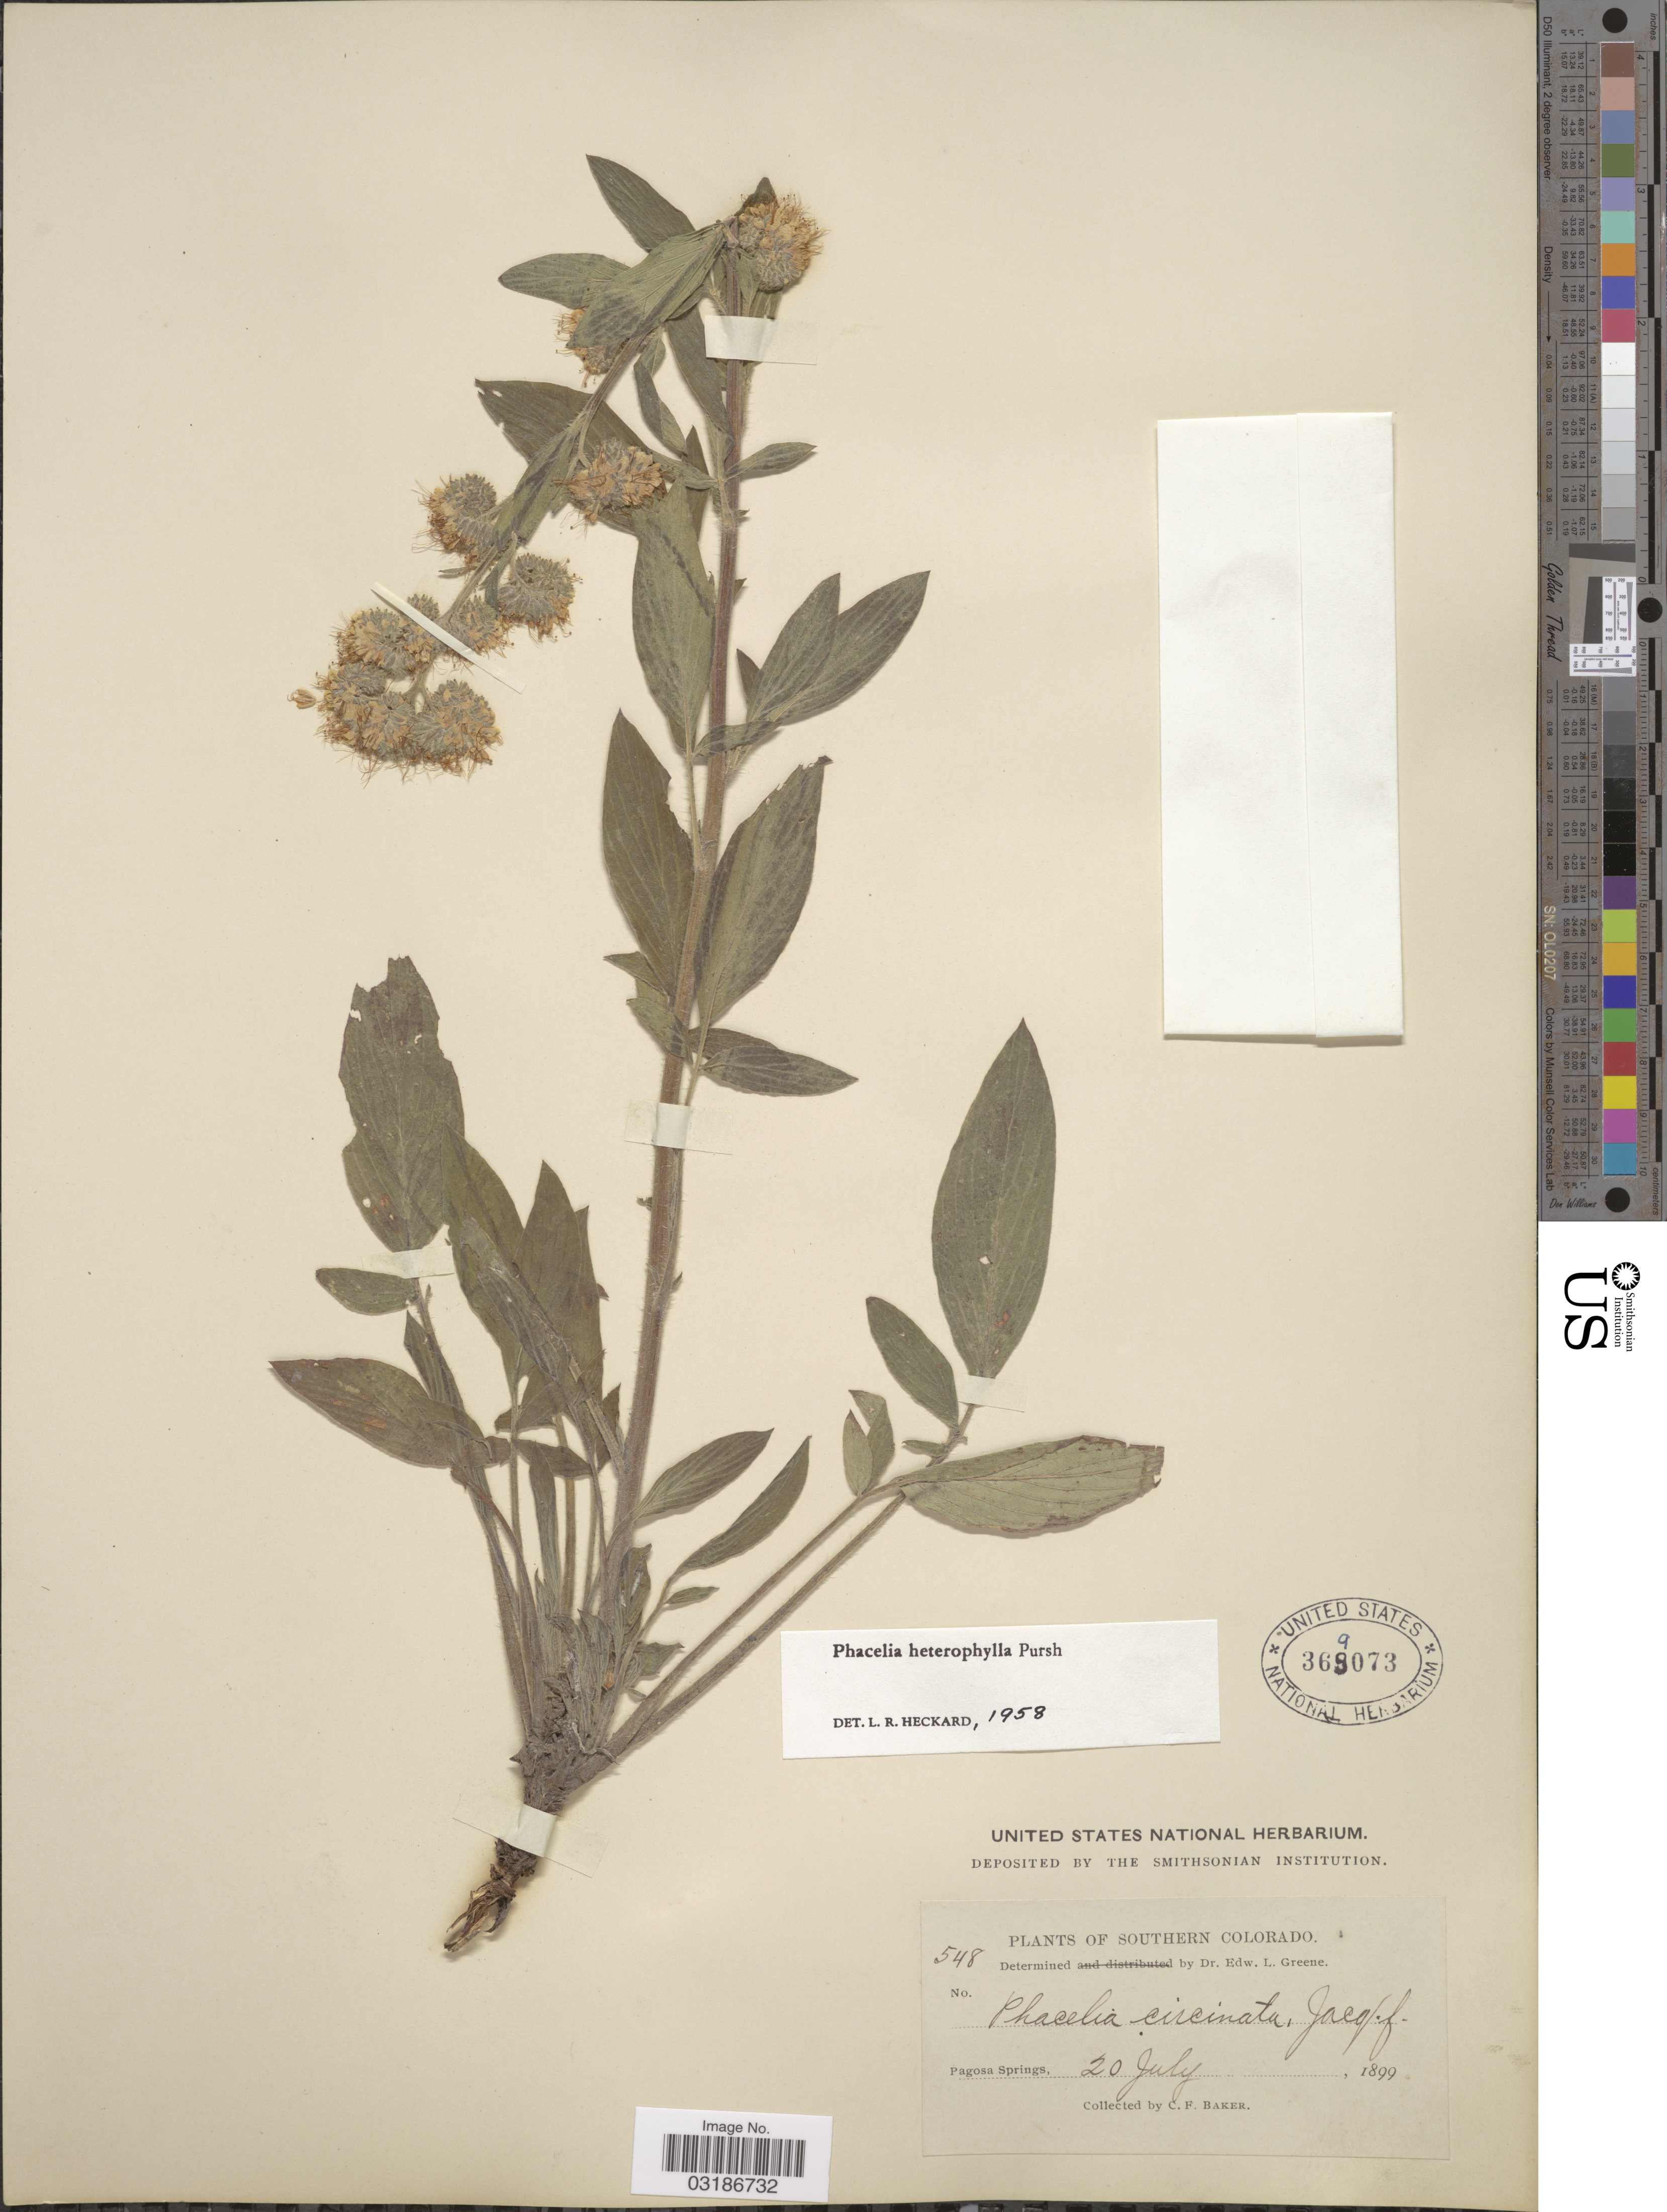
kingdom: Plantae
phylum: Tracheophyta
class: Magnoliopsida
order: Boraginales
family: Hydrophyllaceae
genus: Phacelia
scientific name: Phacelia heterophylla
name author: Pursh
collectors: C. F. Baker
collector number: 548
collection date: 1899-07-20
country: United States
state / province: Colorado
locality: Southern Colorado. Pagosa Springs.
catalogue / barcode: US 369073